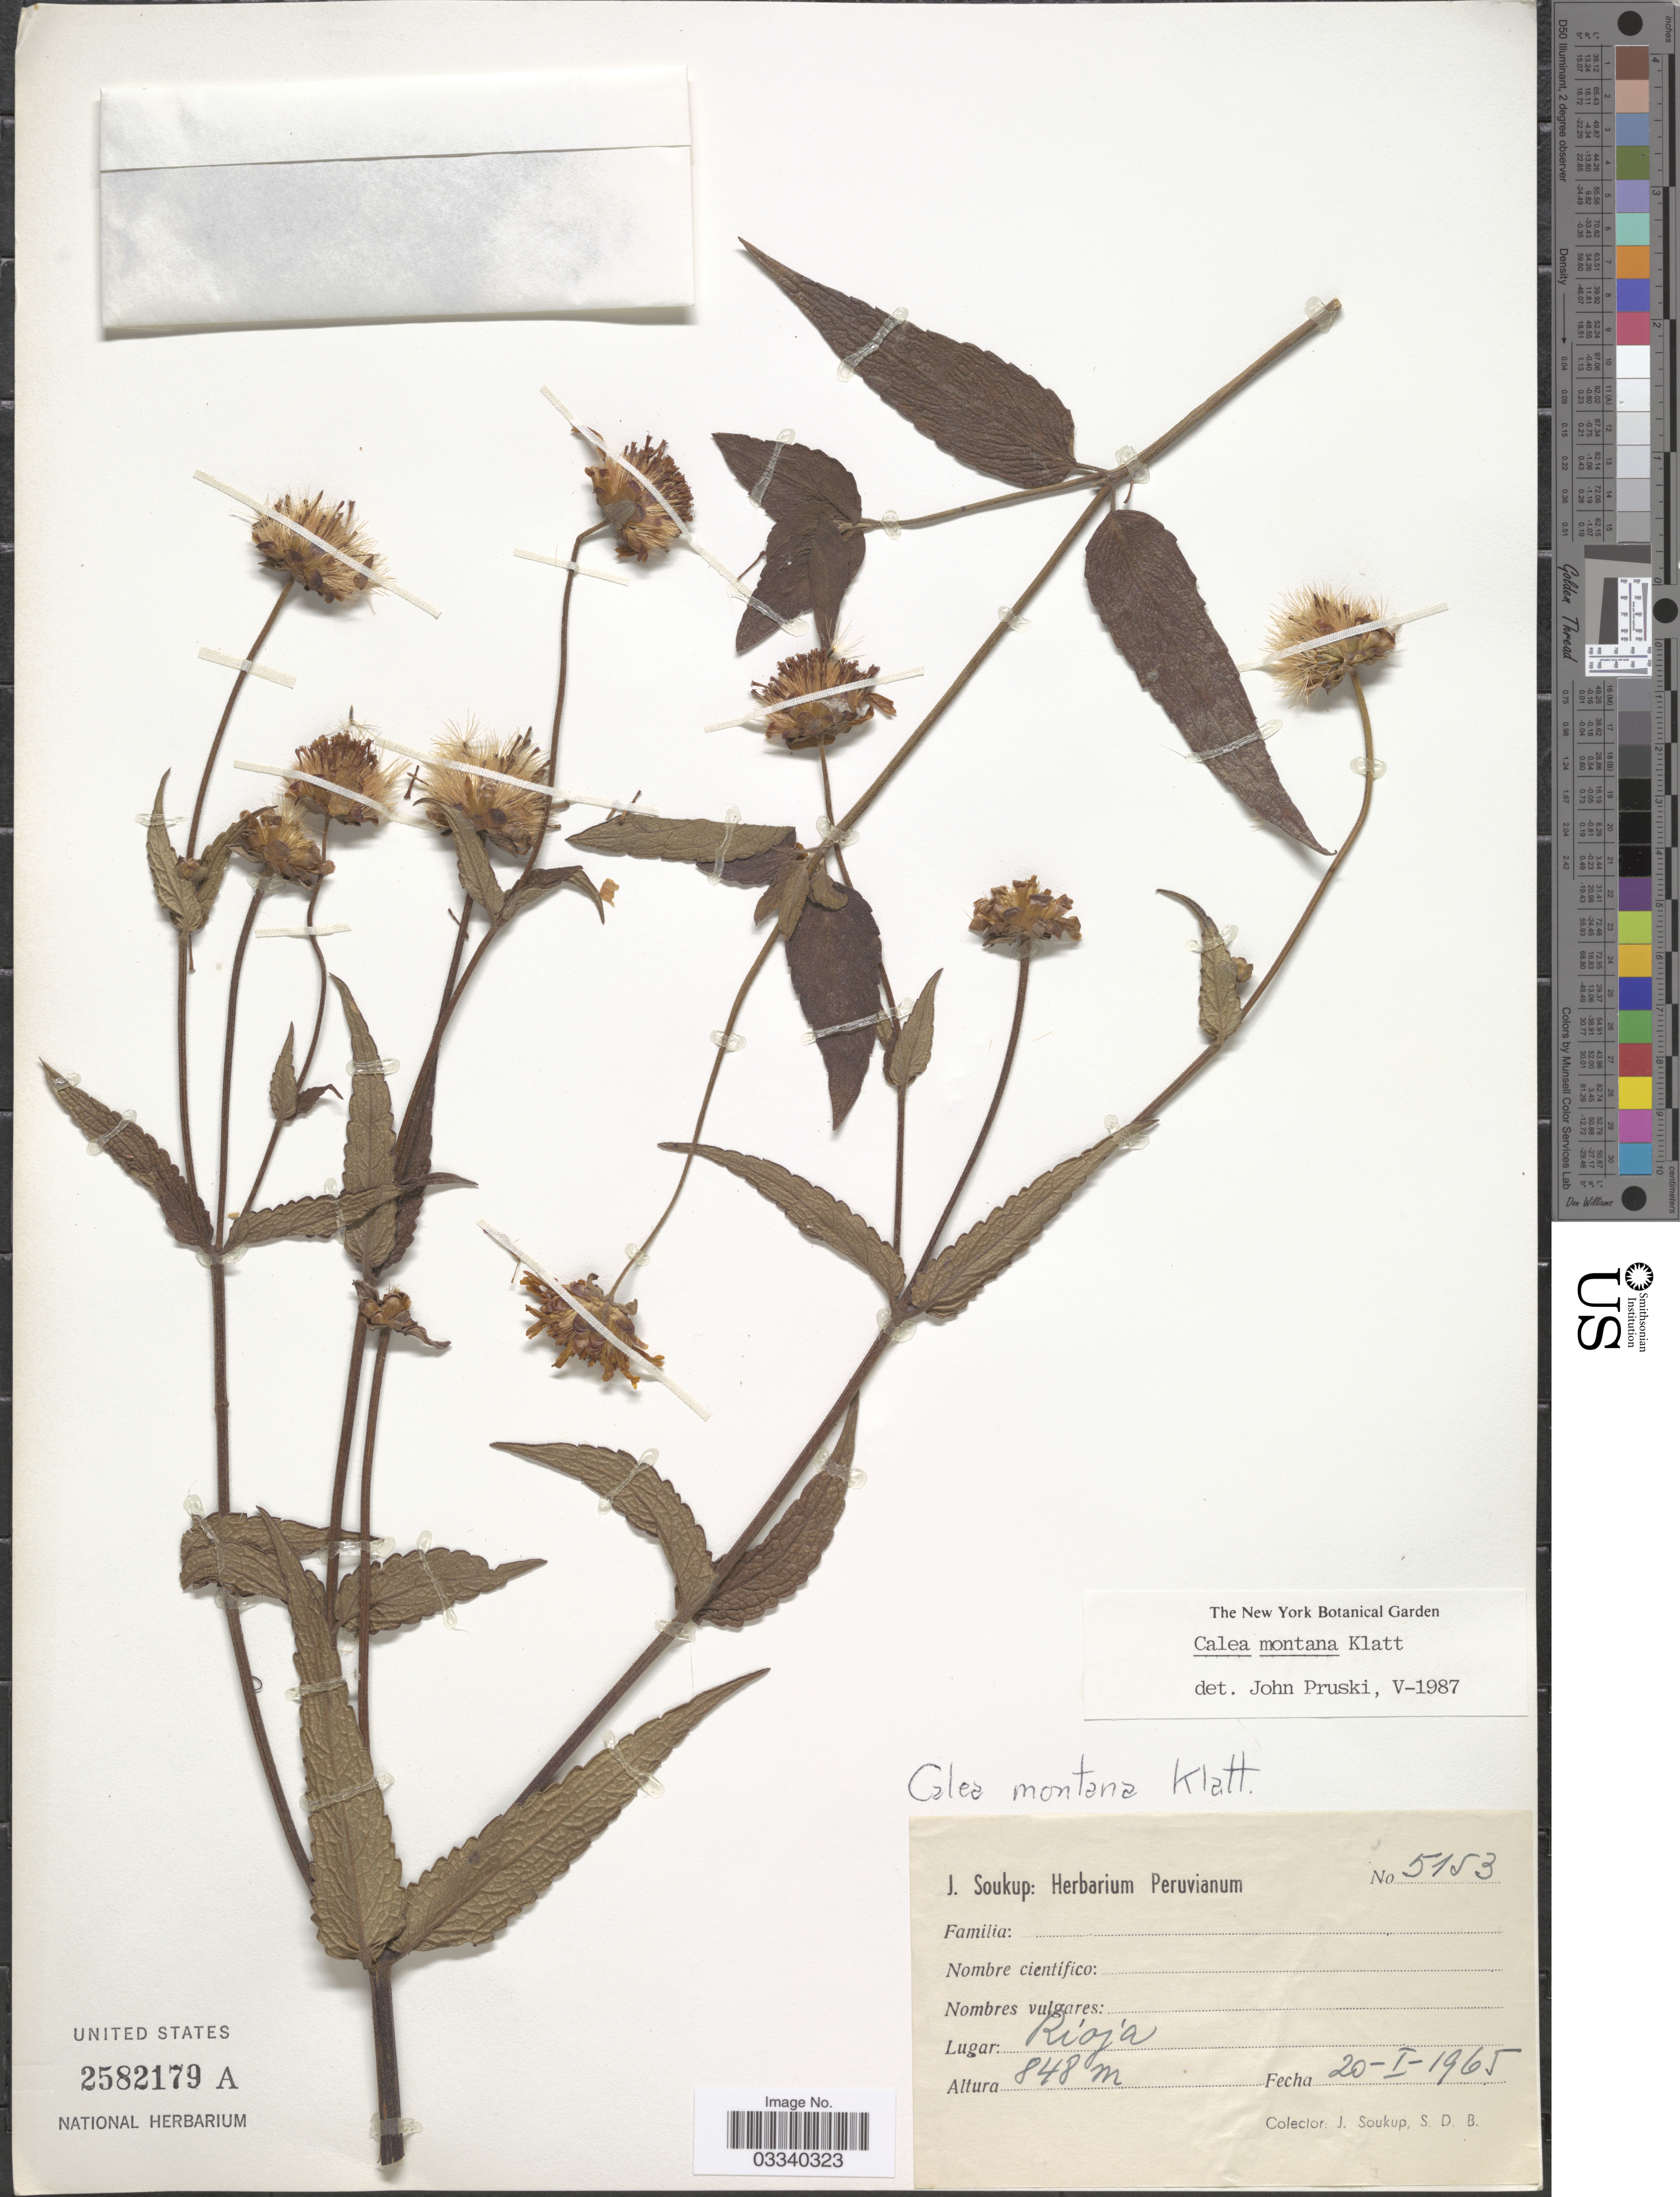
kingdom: Plantae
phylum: Tracheophyta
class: Magnoliopsida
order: Asterales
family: Asteraceae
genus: Calea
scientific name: Calea montana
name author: Klatt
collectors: J. Soukup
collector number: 5153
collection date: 1965-01-20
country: Peru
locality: Rioja.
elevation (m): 848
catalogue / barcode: US 2582179A